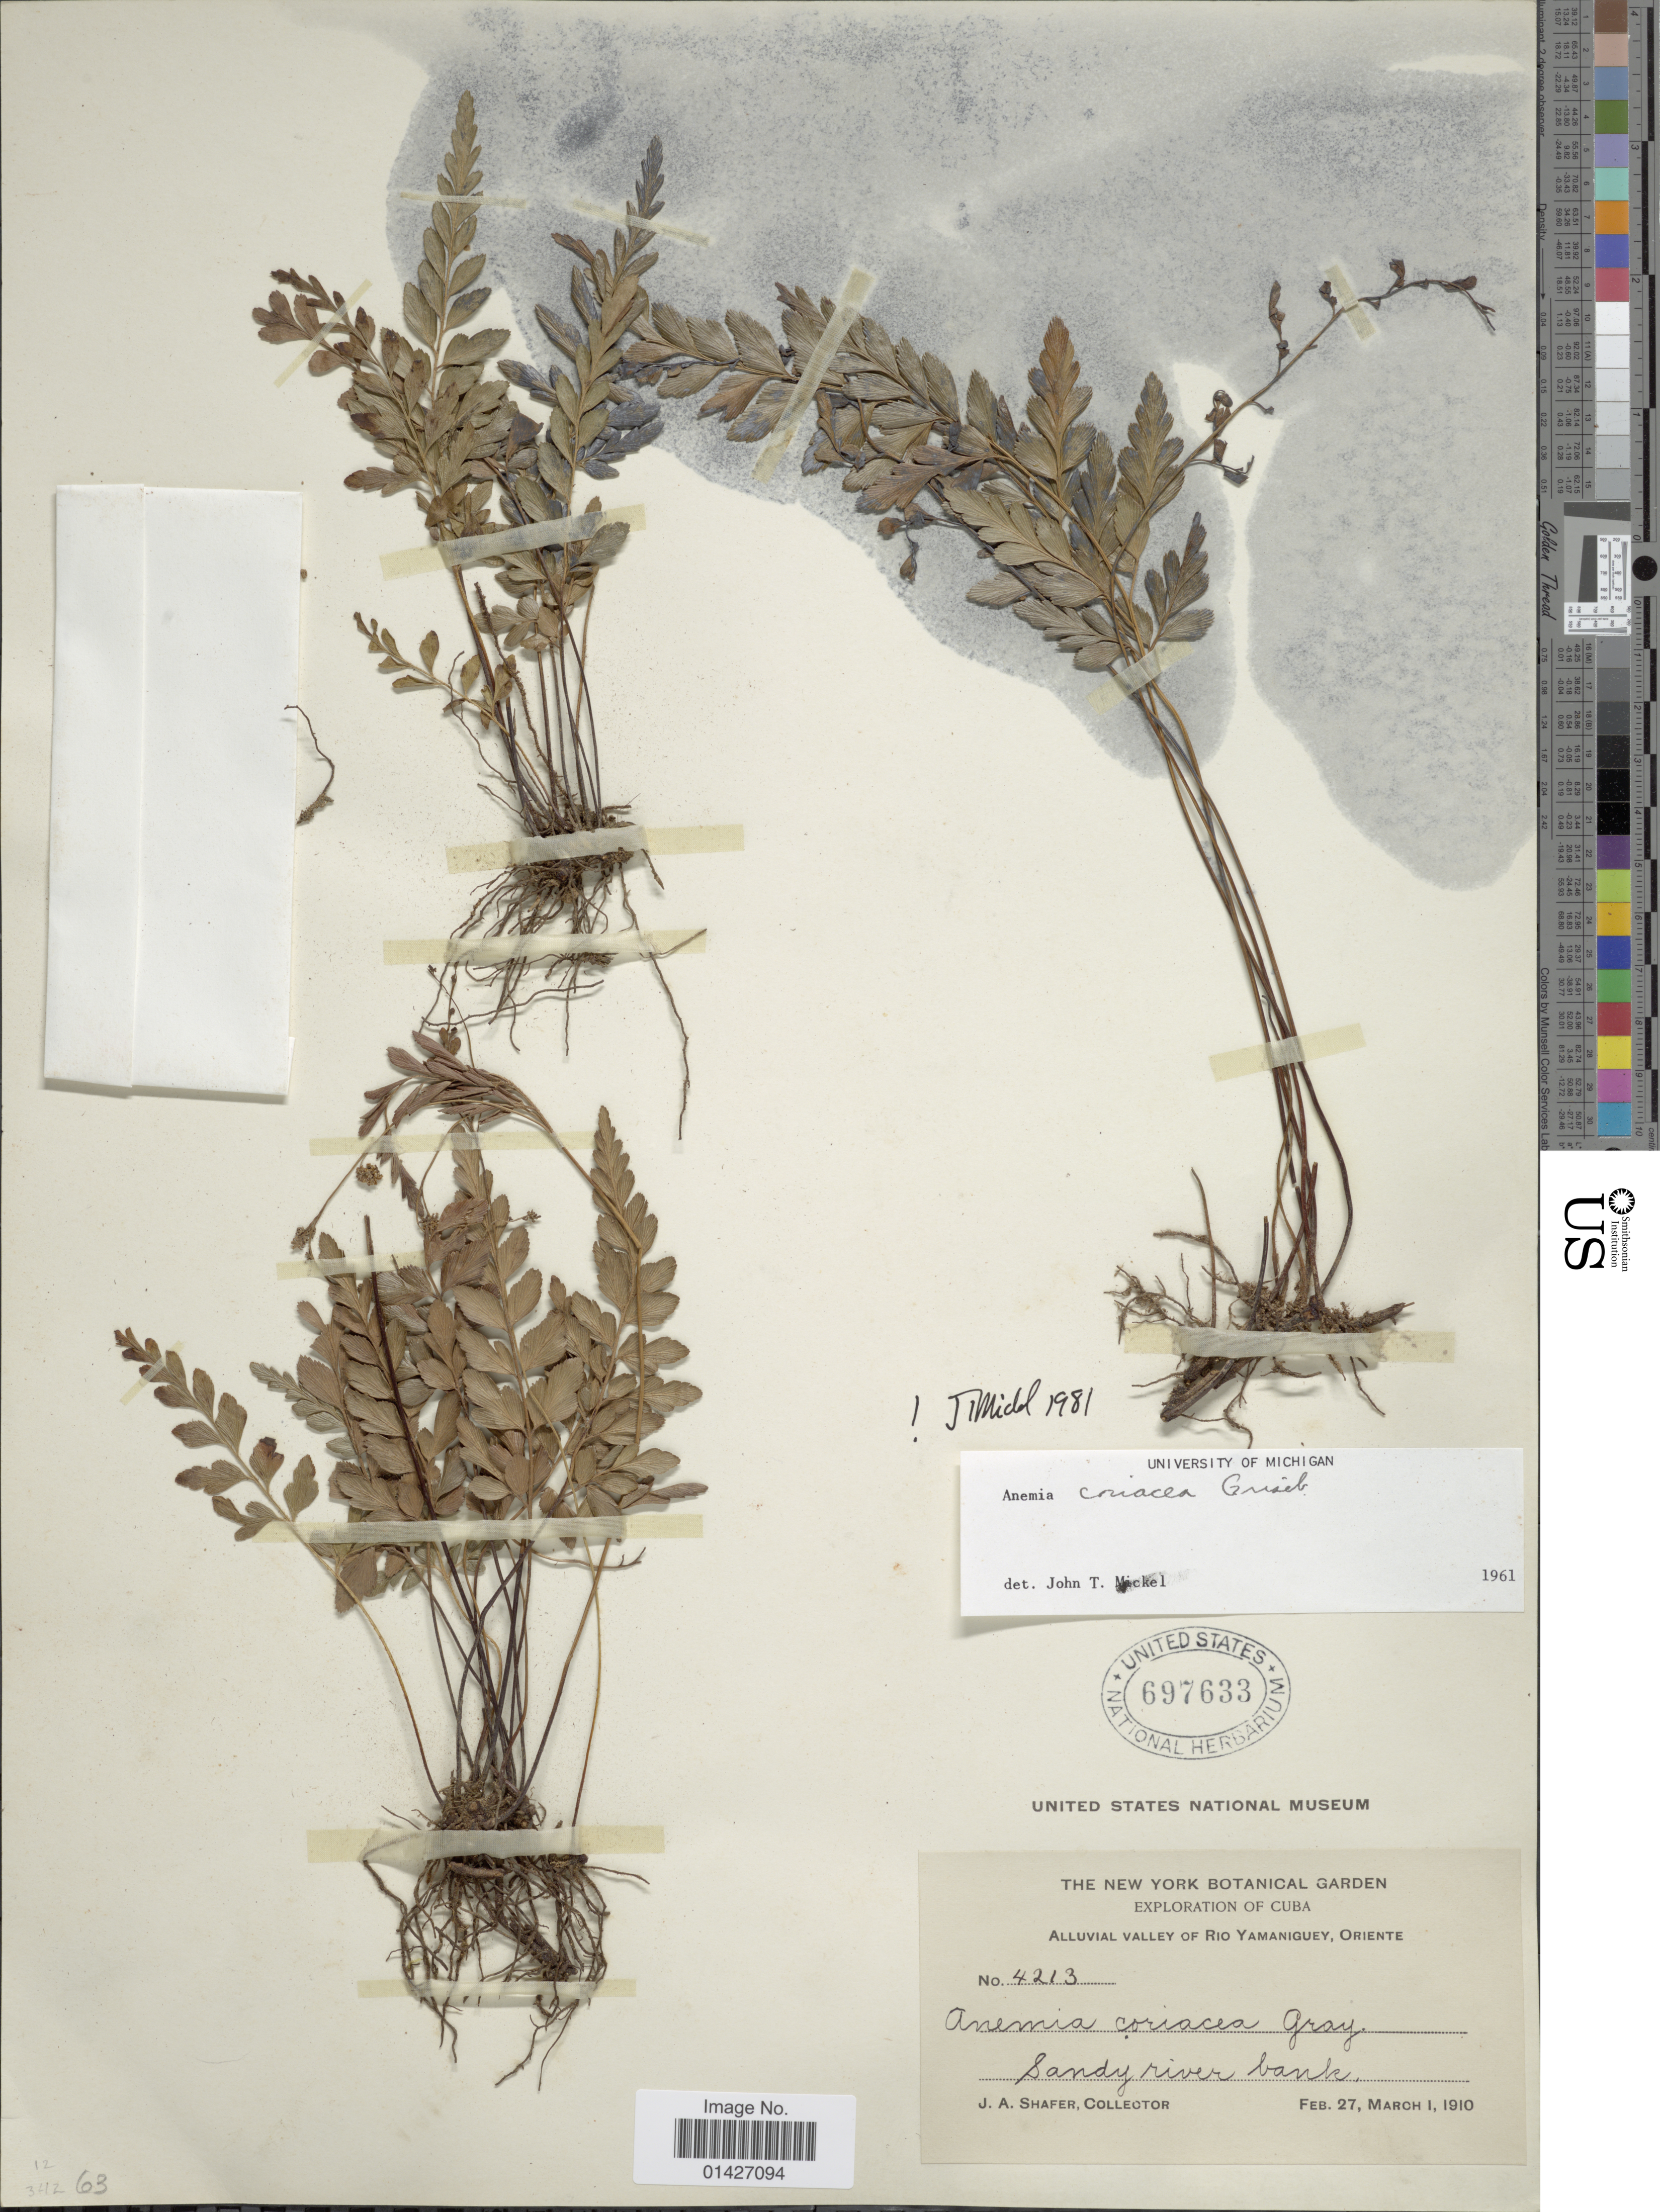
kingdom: Plantae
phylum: Tracheophyta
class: Polypodiopsida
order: Schizaeales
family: Anemiaceae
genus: Anemia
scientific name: Anemia coriacea f. coriacea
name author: Griseb.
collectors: J. A. Shafer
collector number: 4213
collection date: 1910-01-27/1910-03-01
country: Cuba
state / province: Oriente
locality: Alluvial Valley of Rio Yamaniguey.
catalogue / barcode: US 697633